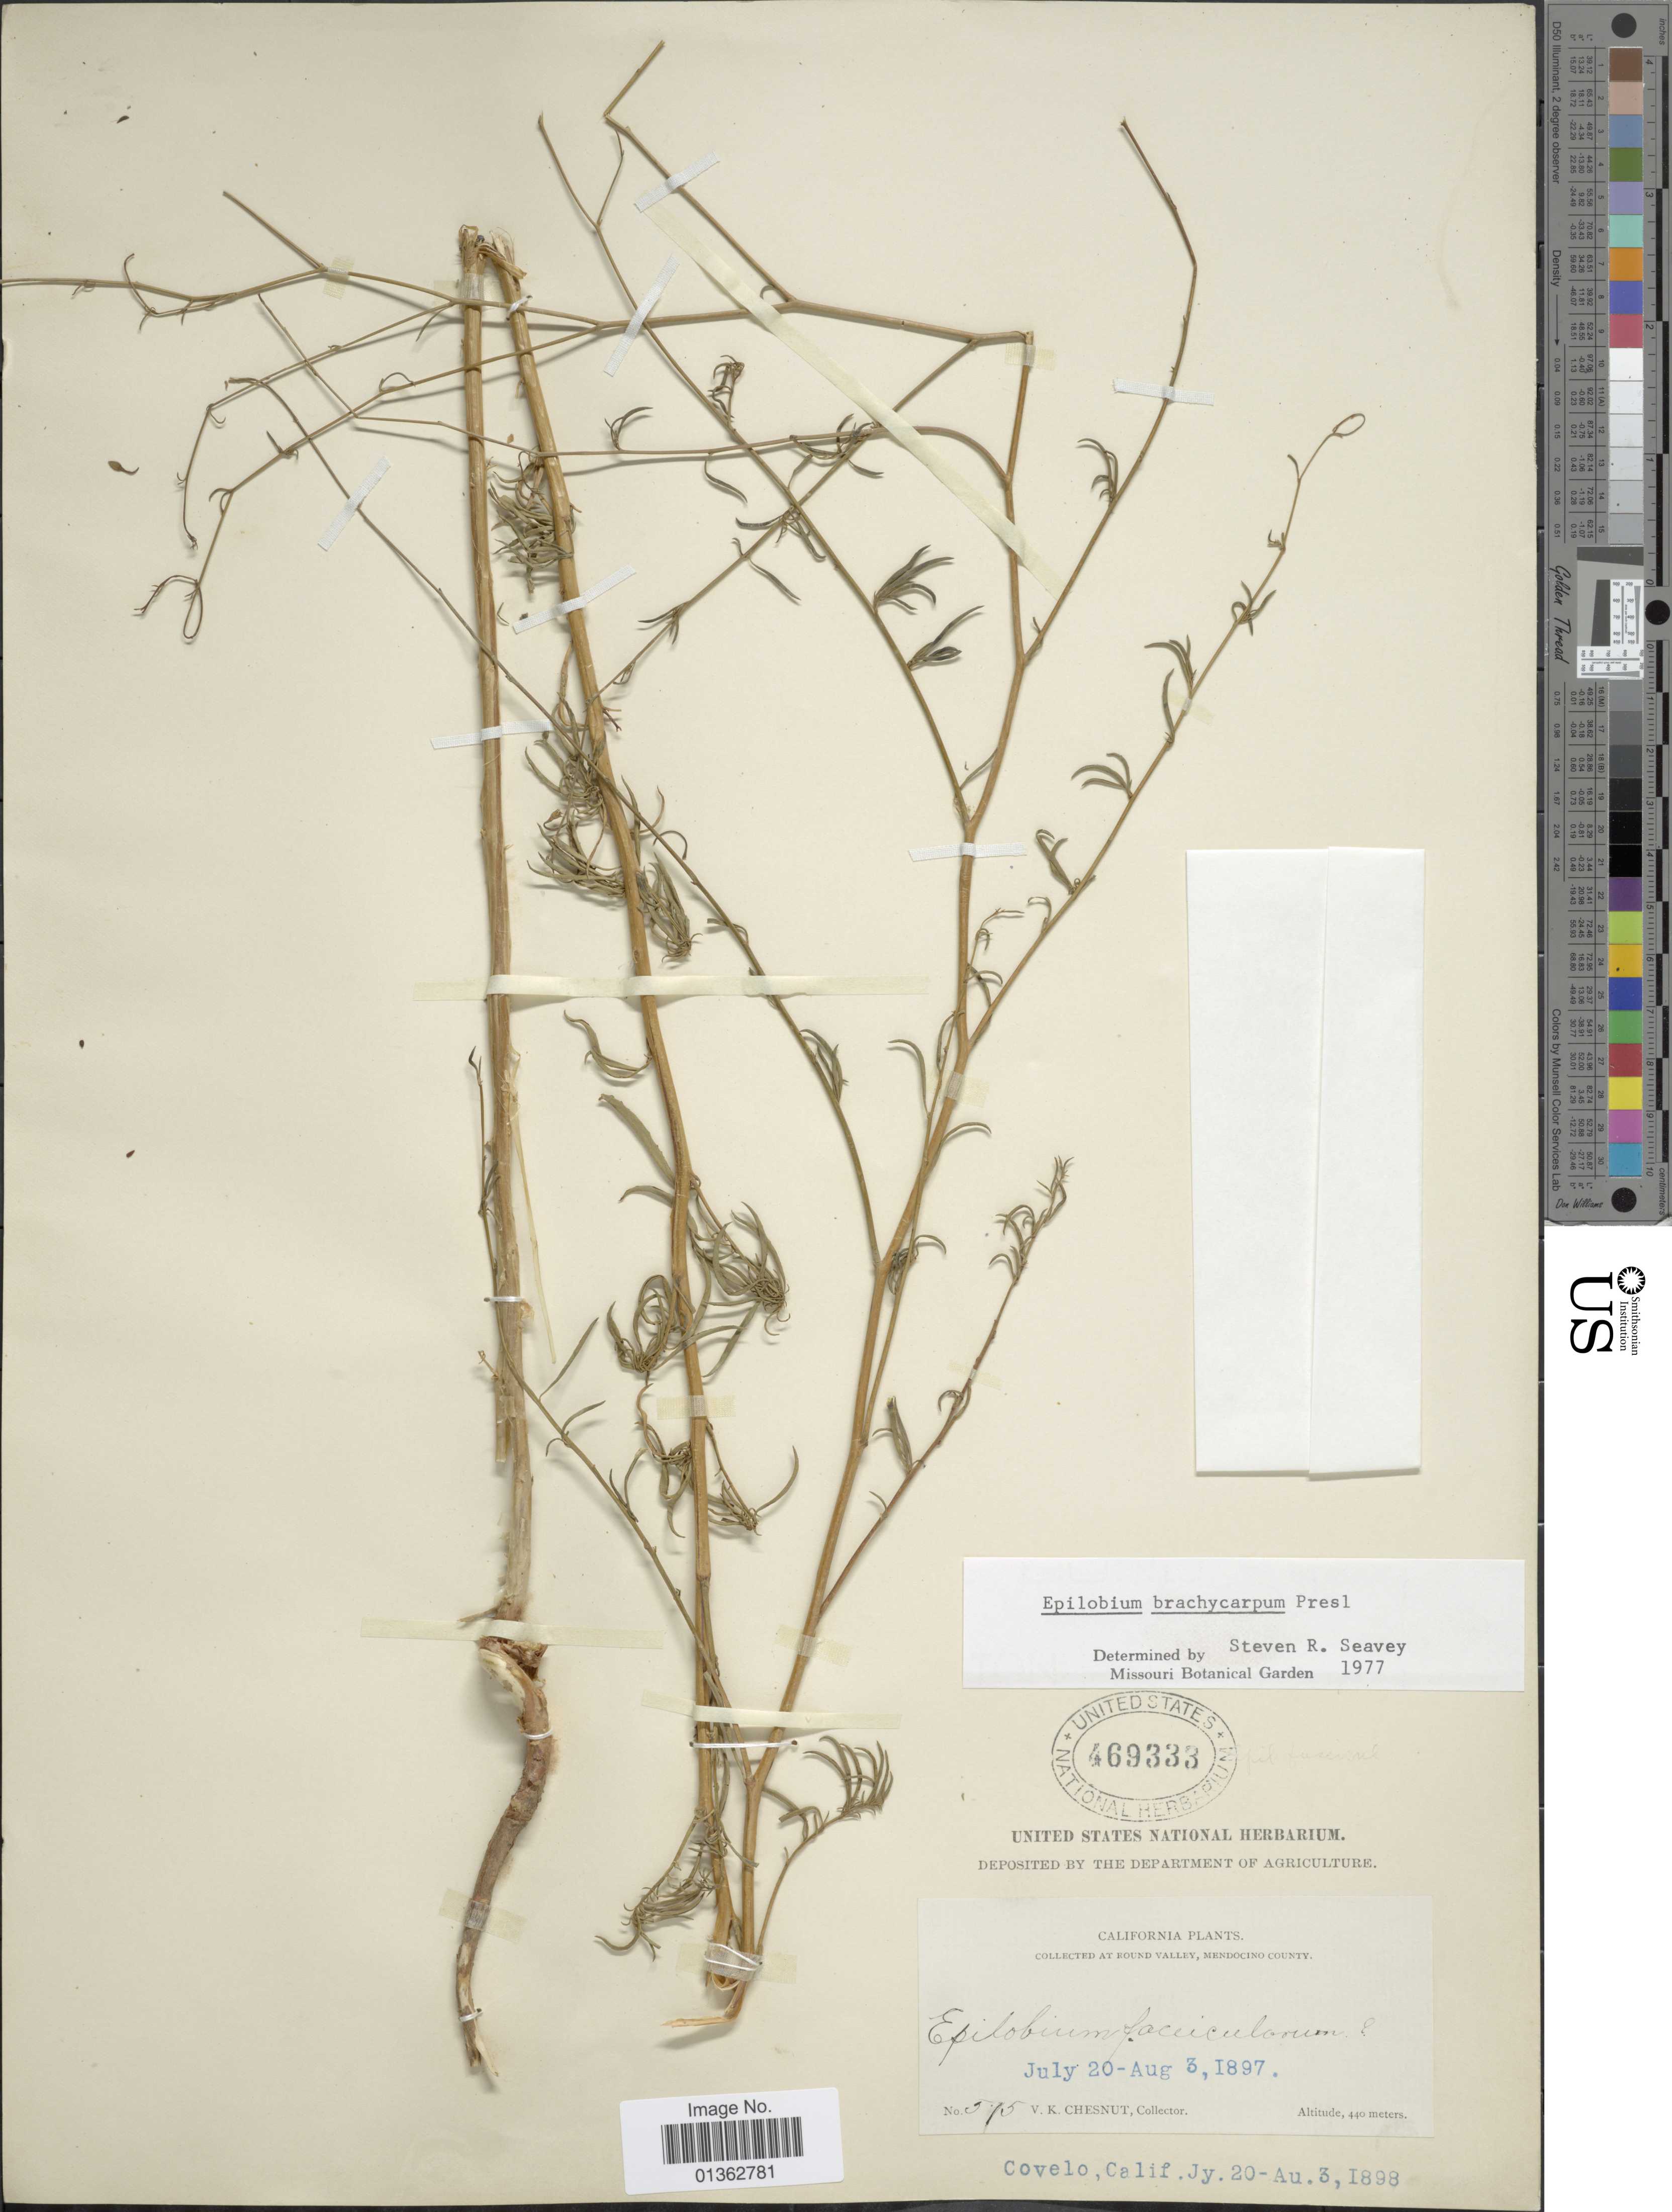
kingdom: Plantae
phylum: Tracheophyta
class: Magnoliopsida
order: Myrtales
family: Onagraceae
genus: Epilobium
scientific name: Epilobium brachycarpum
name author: C. Presl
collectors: V. Chesnut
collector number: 575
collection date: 1897-07-20/1897-08-03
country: United States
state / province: California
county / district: Mendocino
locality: Round Valley, Mendocino County.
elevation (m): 440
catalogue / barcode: US 469333